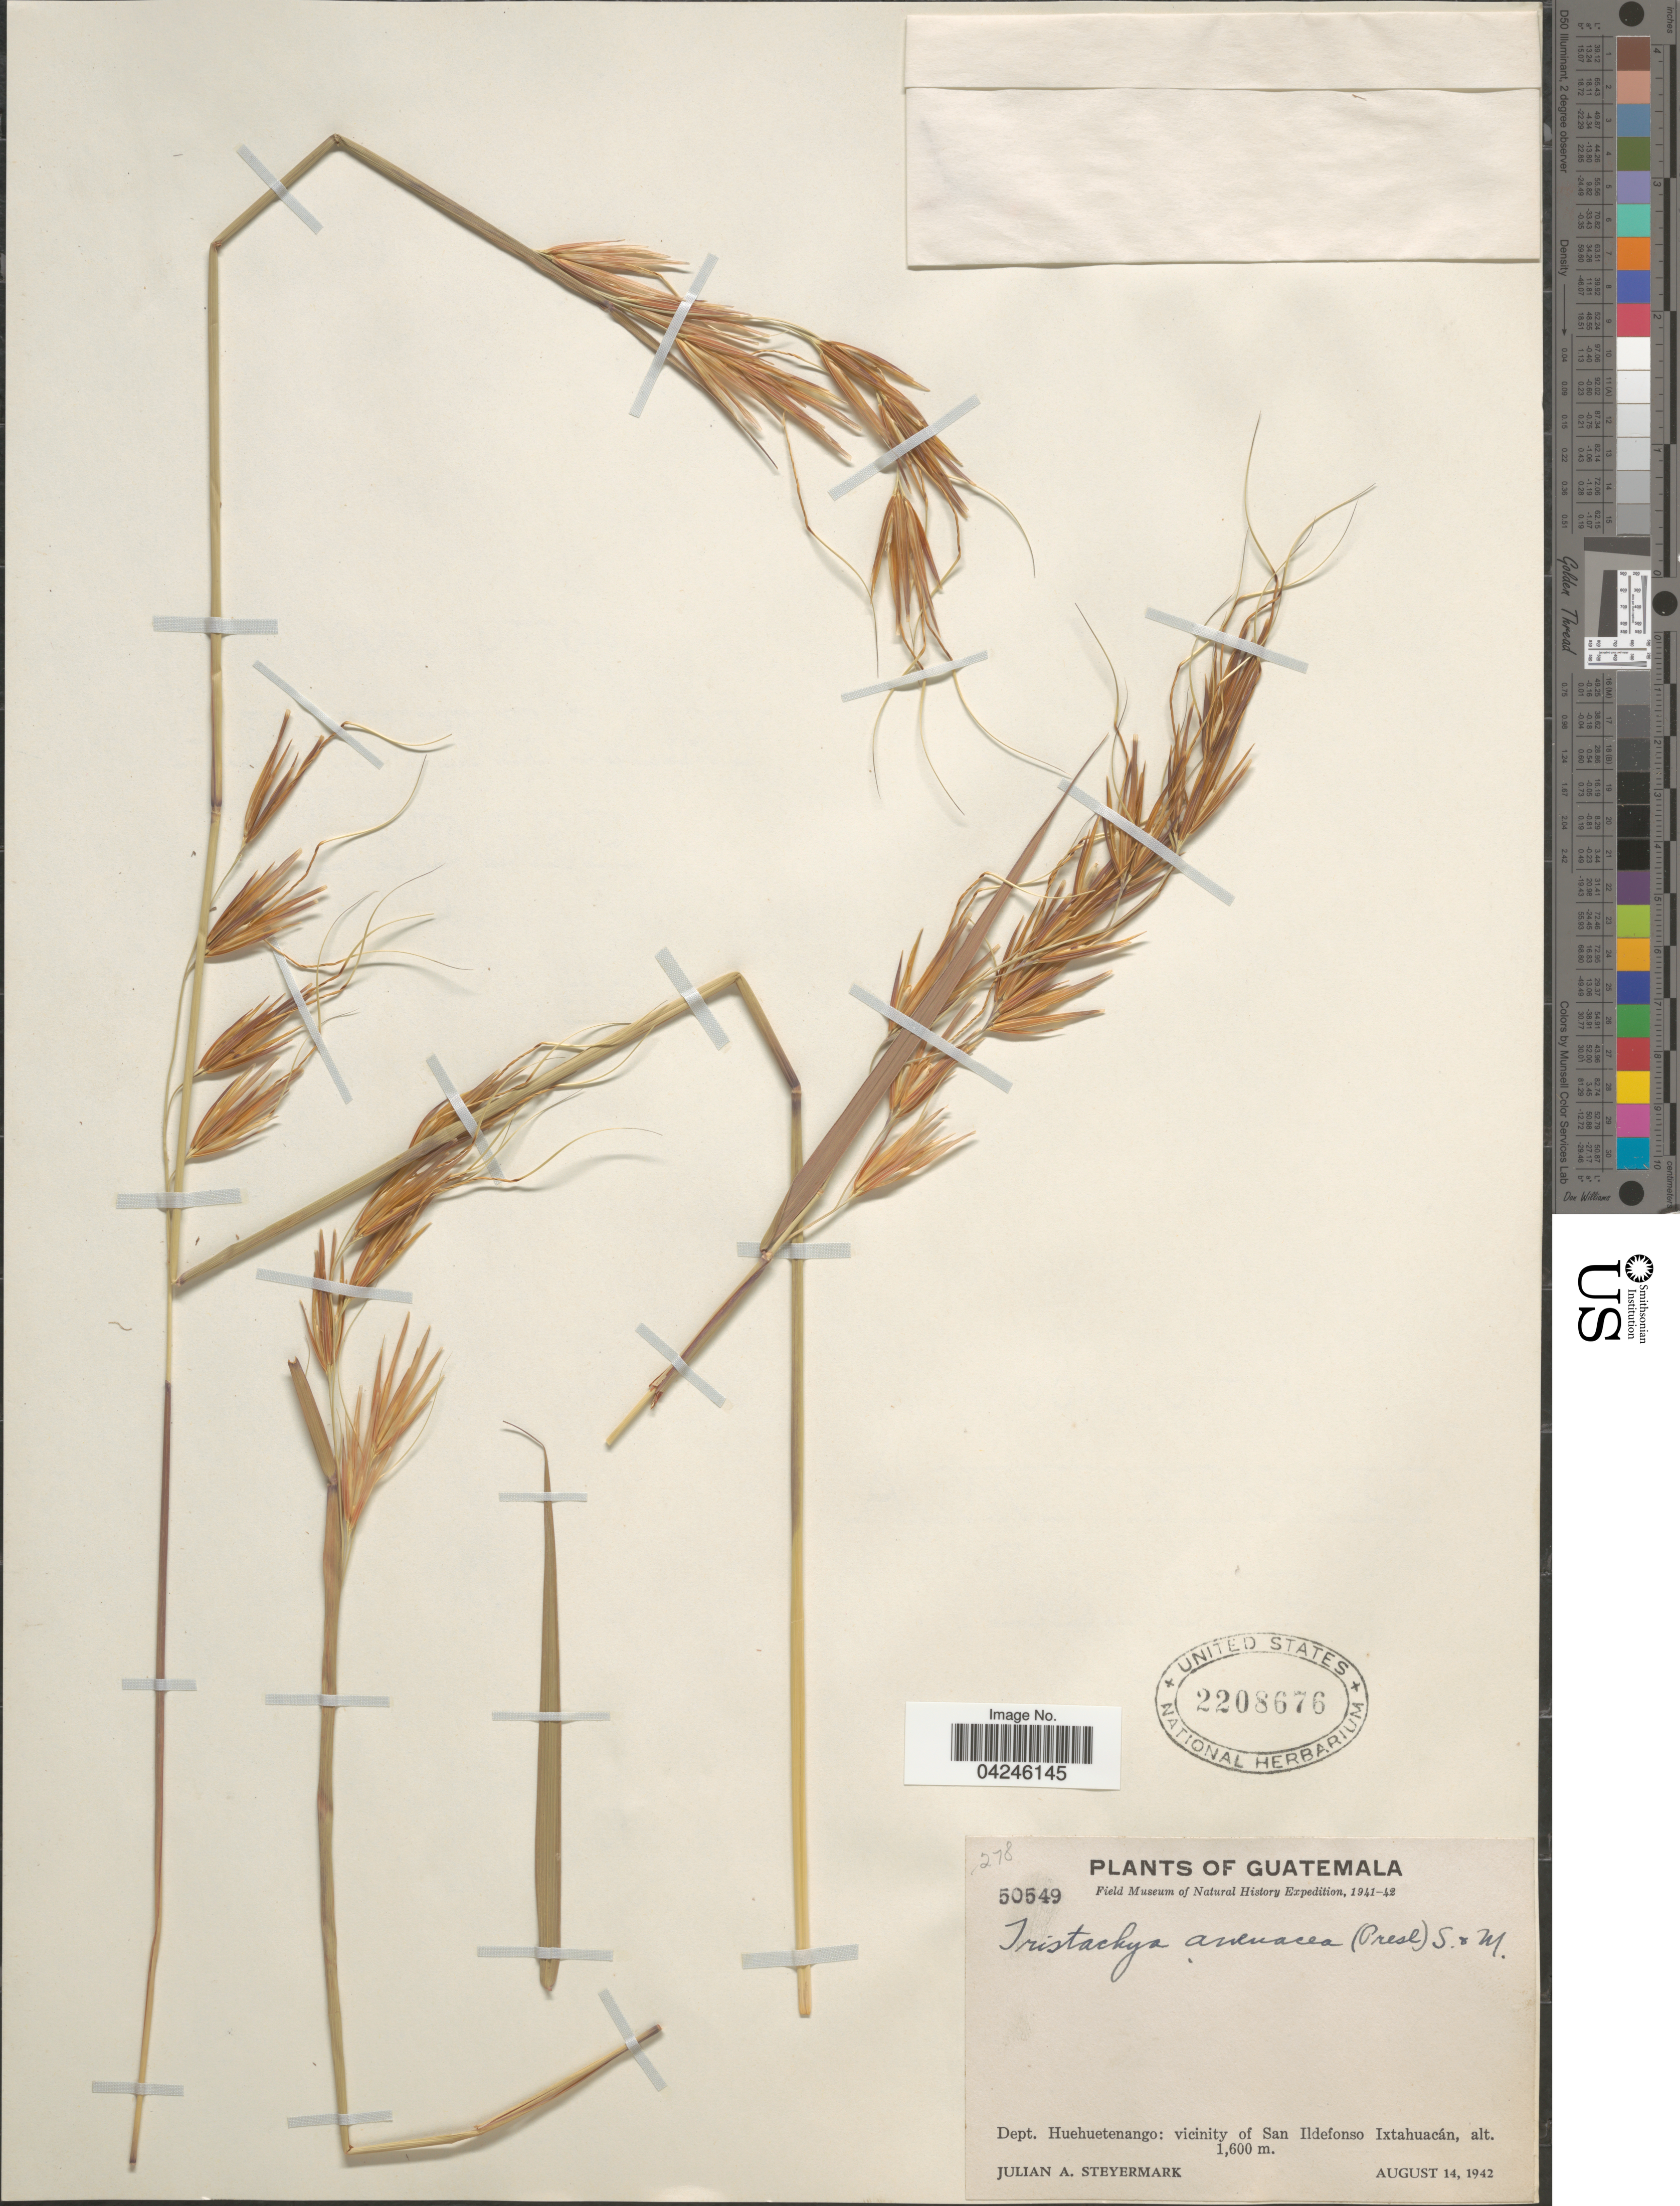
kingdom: Plantae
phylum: Tracheophyta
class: Liliopsida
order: Poales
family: Poaceae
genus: Tristachya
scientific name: Tristachya avenacea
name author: Scribn. & Merr.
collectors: J. Steyermark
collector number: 50549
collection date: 1942-08-14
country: Guatemala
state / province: Huehuetenango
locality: Field Museum of Natural History Expedition, 1941-42. Dept. Huehuetenango: vicinity of San Ildefonso Ixtahuacán.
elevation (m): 1600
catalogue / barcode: US 2208676